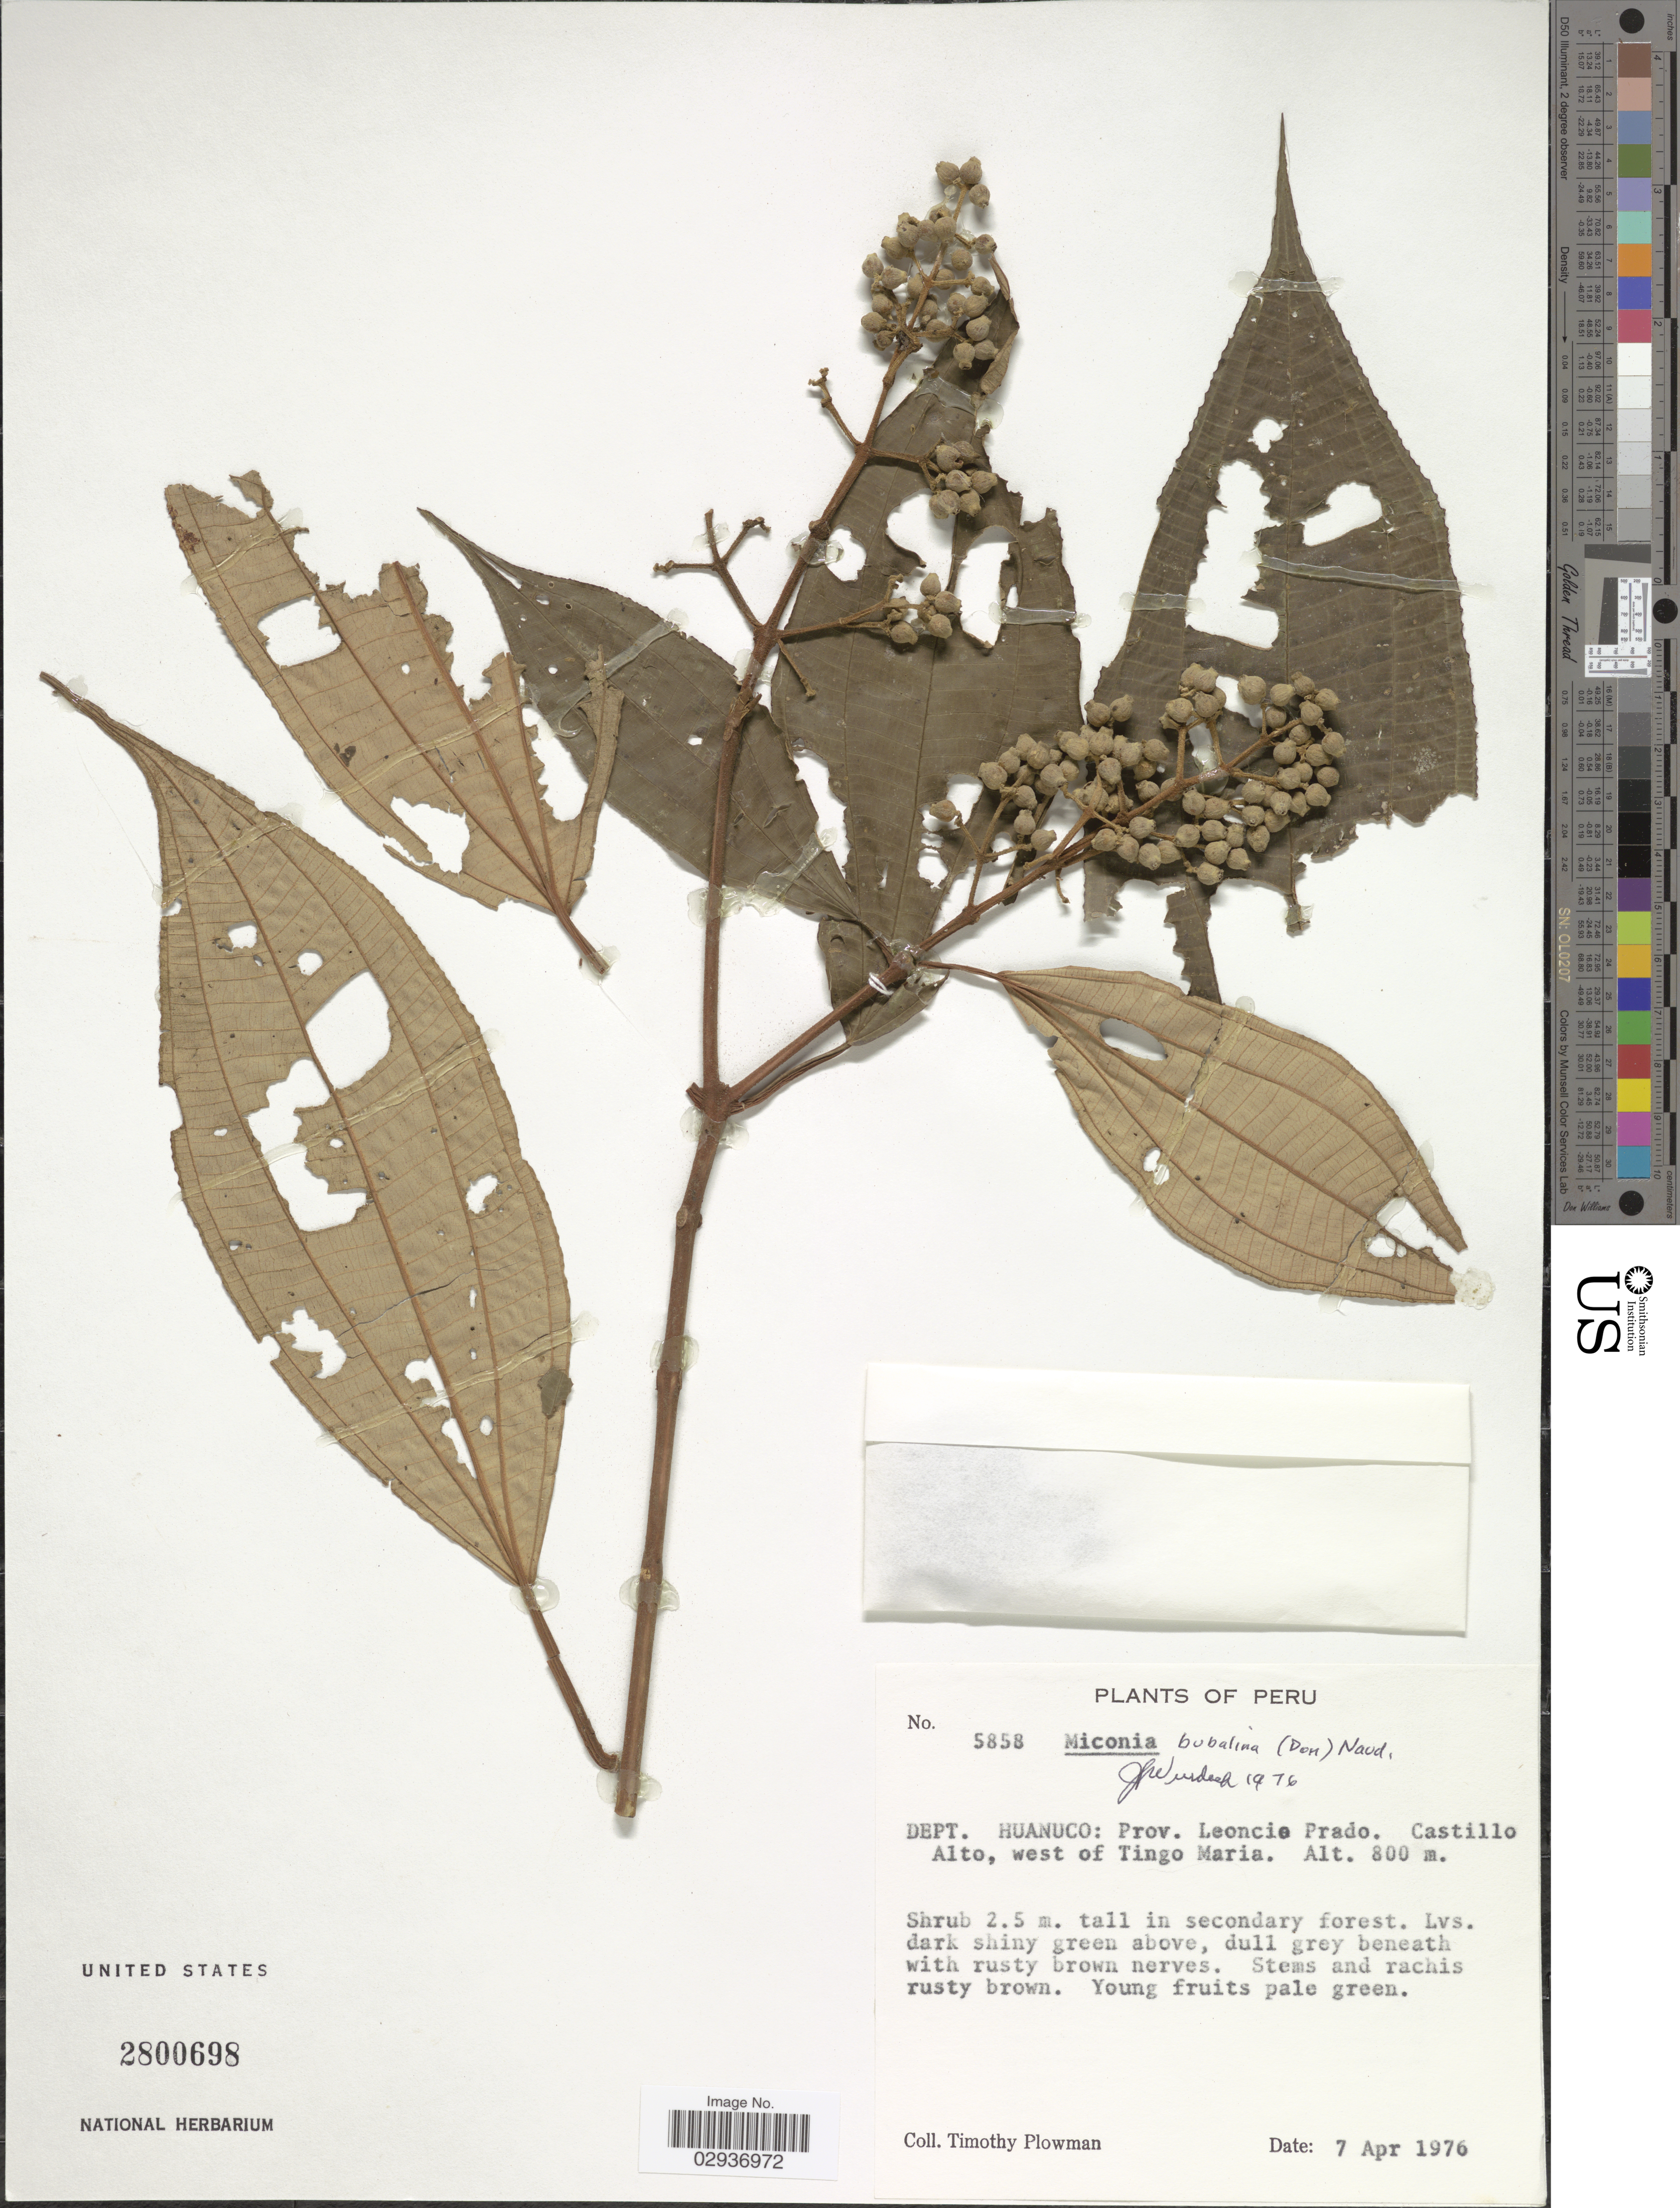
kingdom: Plantae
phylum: Tracheophyta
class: Magnoliopsida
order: Myrtales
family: Melastomataceae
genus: Miconia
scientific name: Miconia bubalina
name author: Naudin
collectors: T. Plowman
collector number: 5858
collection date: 1976-04-07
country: Peru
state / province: Huánuco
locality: Dept. Huanuco: Prov. Leoncio Prado. Castillo Alto, west of Tingo Maria.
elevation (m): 800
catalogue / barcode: US 2800698